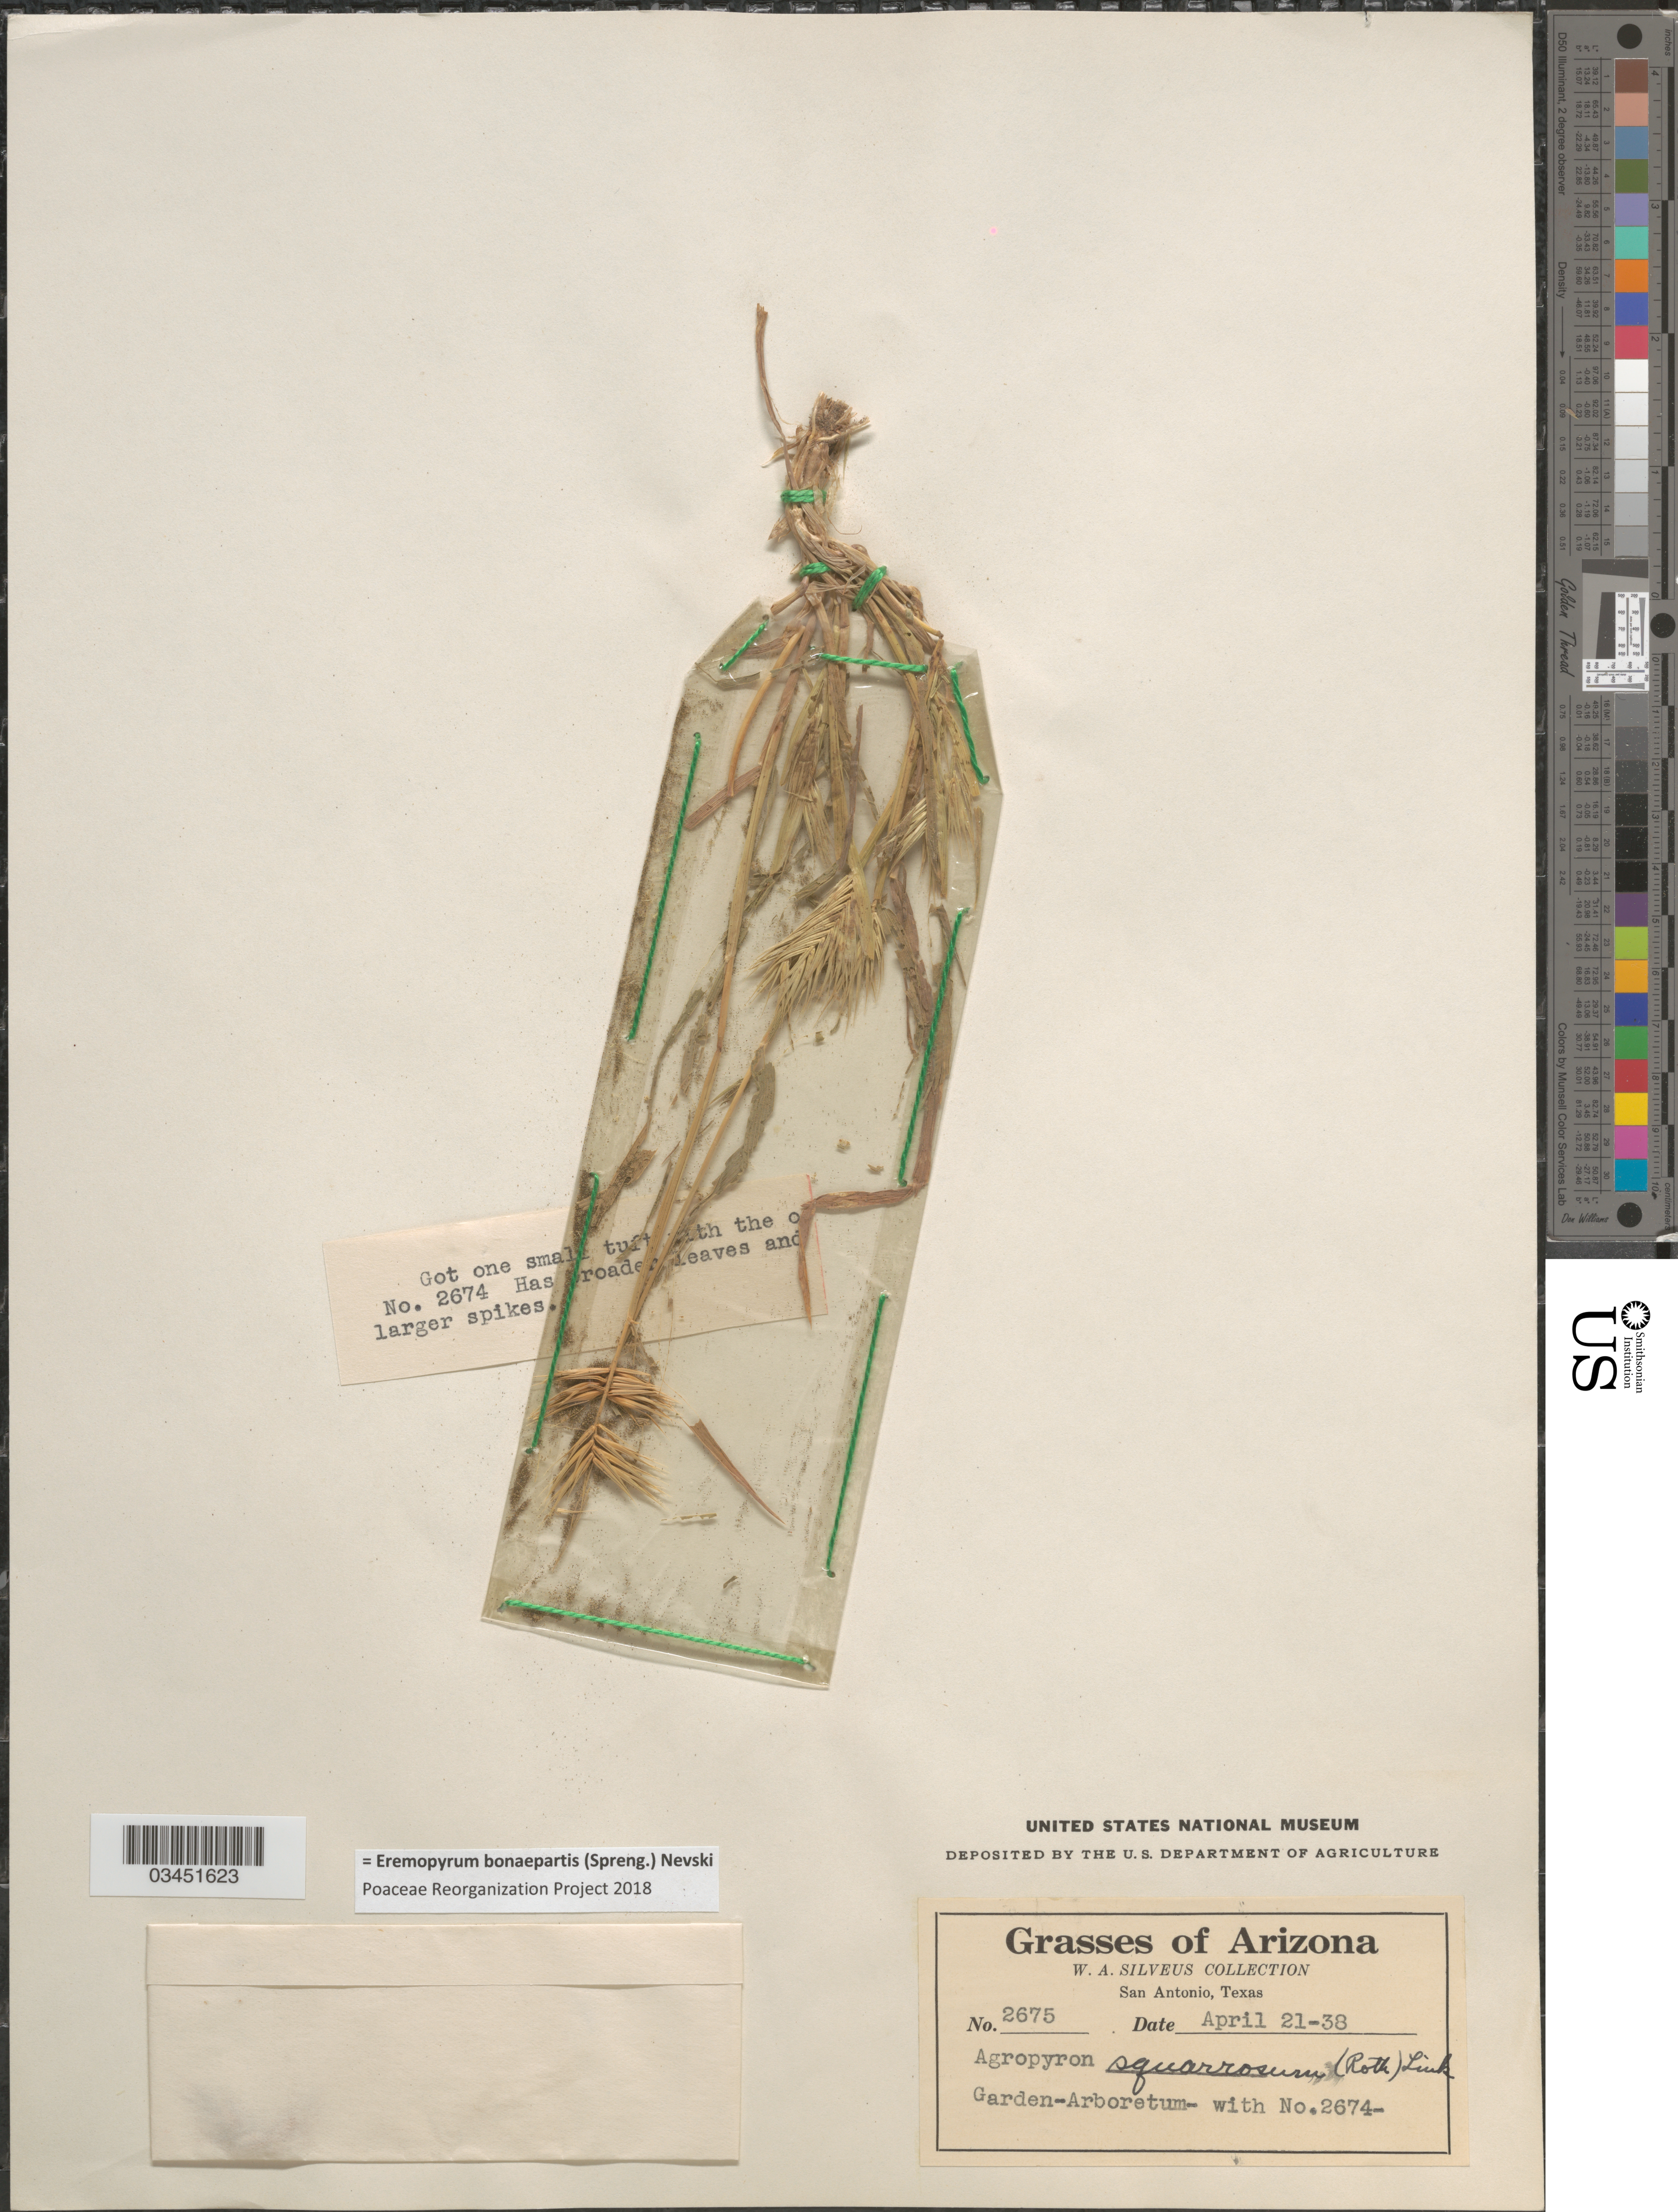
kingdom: Plantae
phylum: Tracheophyta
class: Liliopsida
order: Poales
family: Poaceae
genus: Eremopyrum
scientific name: Eremopyrum bonaepartis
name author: (Spreng.) Nevski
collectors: W. Silveus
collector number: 2675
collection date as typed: Transcribed d/m/y: 21/4/38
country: United States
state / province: Arizona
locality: Garden-Arboretum.